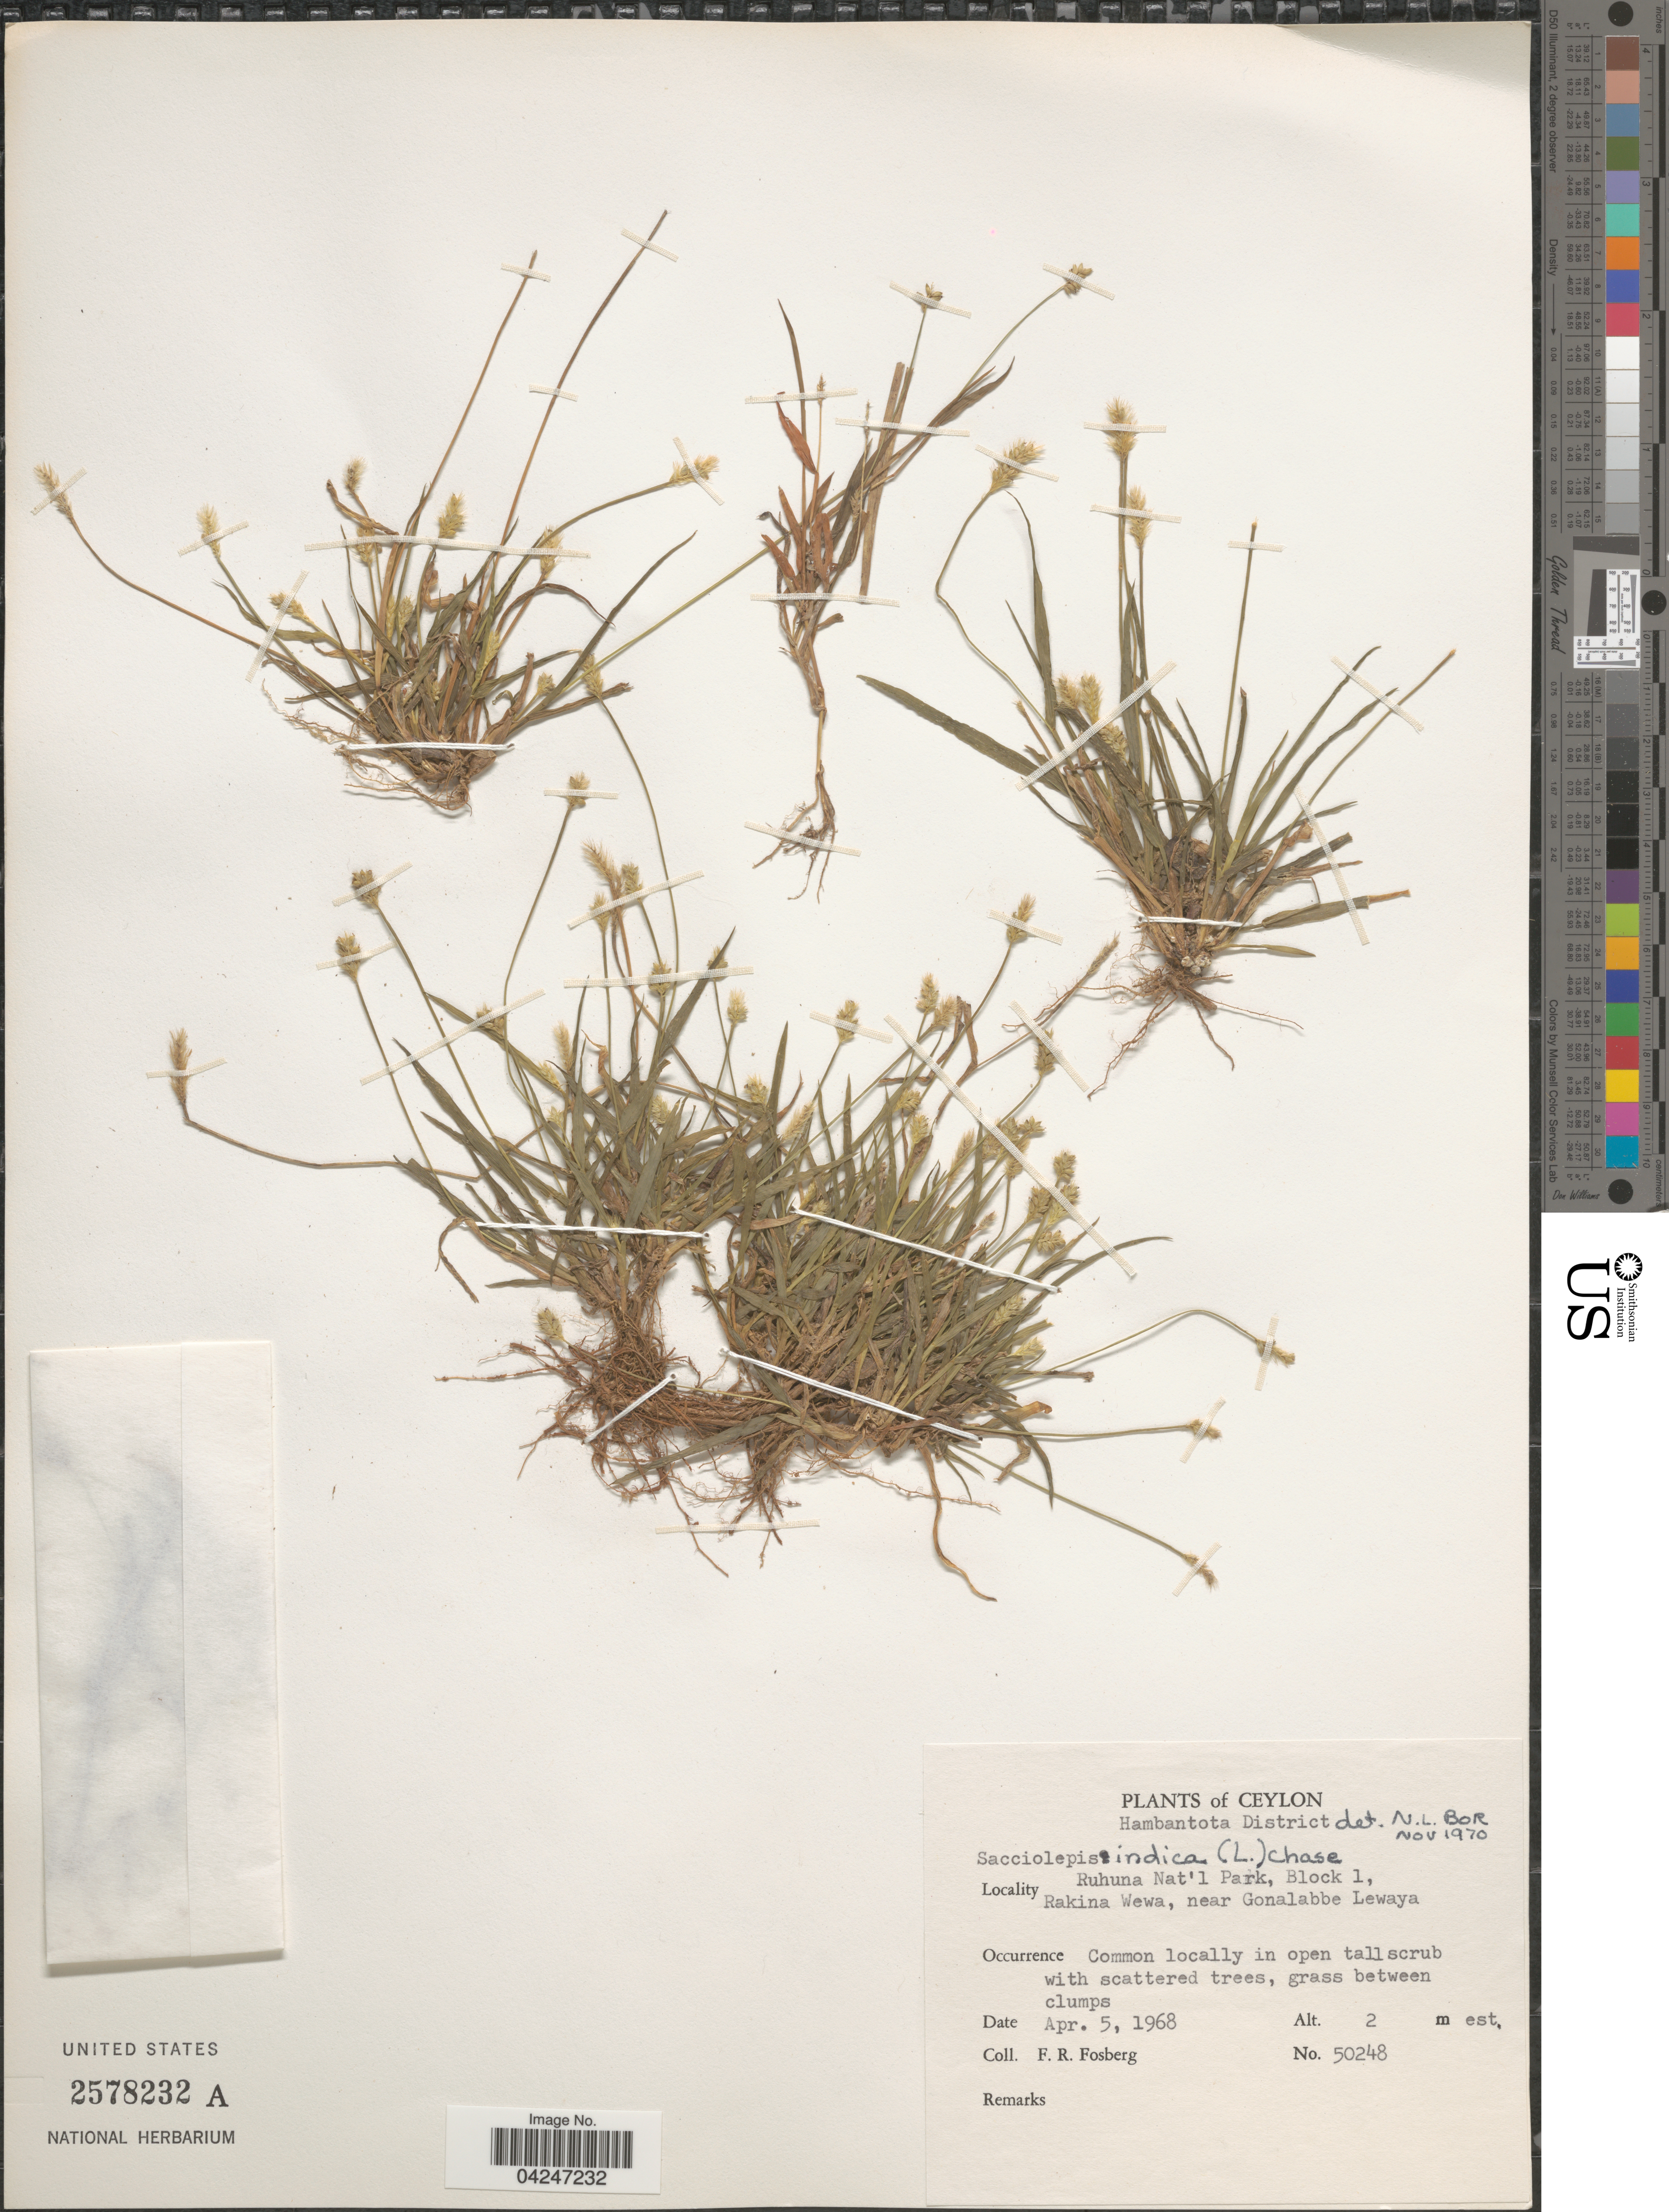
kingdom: Plantae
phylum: Tracheophyta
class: Liliopsida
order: Poales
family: Poaceae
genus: Sacciolepis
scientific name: Sacciolepis indica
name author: (L.) Chase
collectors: F. R. Fosberg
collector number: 50248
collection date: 1968-04-05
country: Sri Lanka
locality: Ceylon. Ruhuna Nat'l Park, Block 1, Rakina Wewa, near Gonalabbe Lewaya. Common locally in open tallscrub with scattered trees, grass between clumps.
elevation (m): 2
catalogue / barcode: US 2578232A